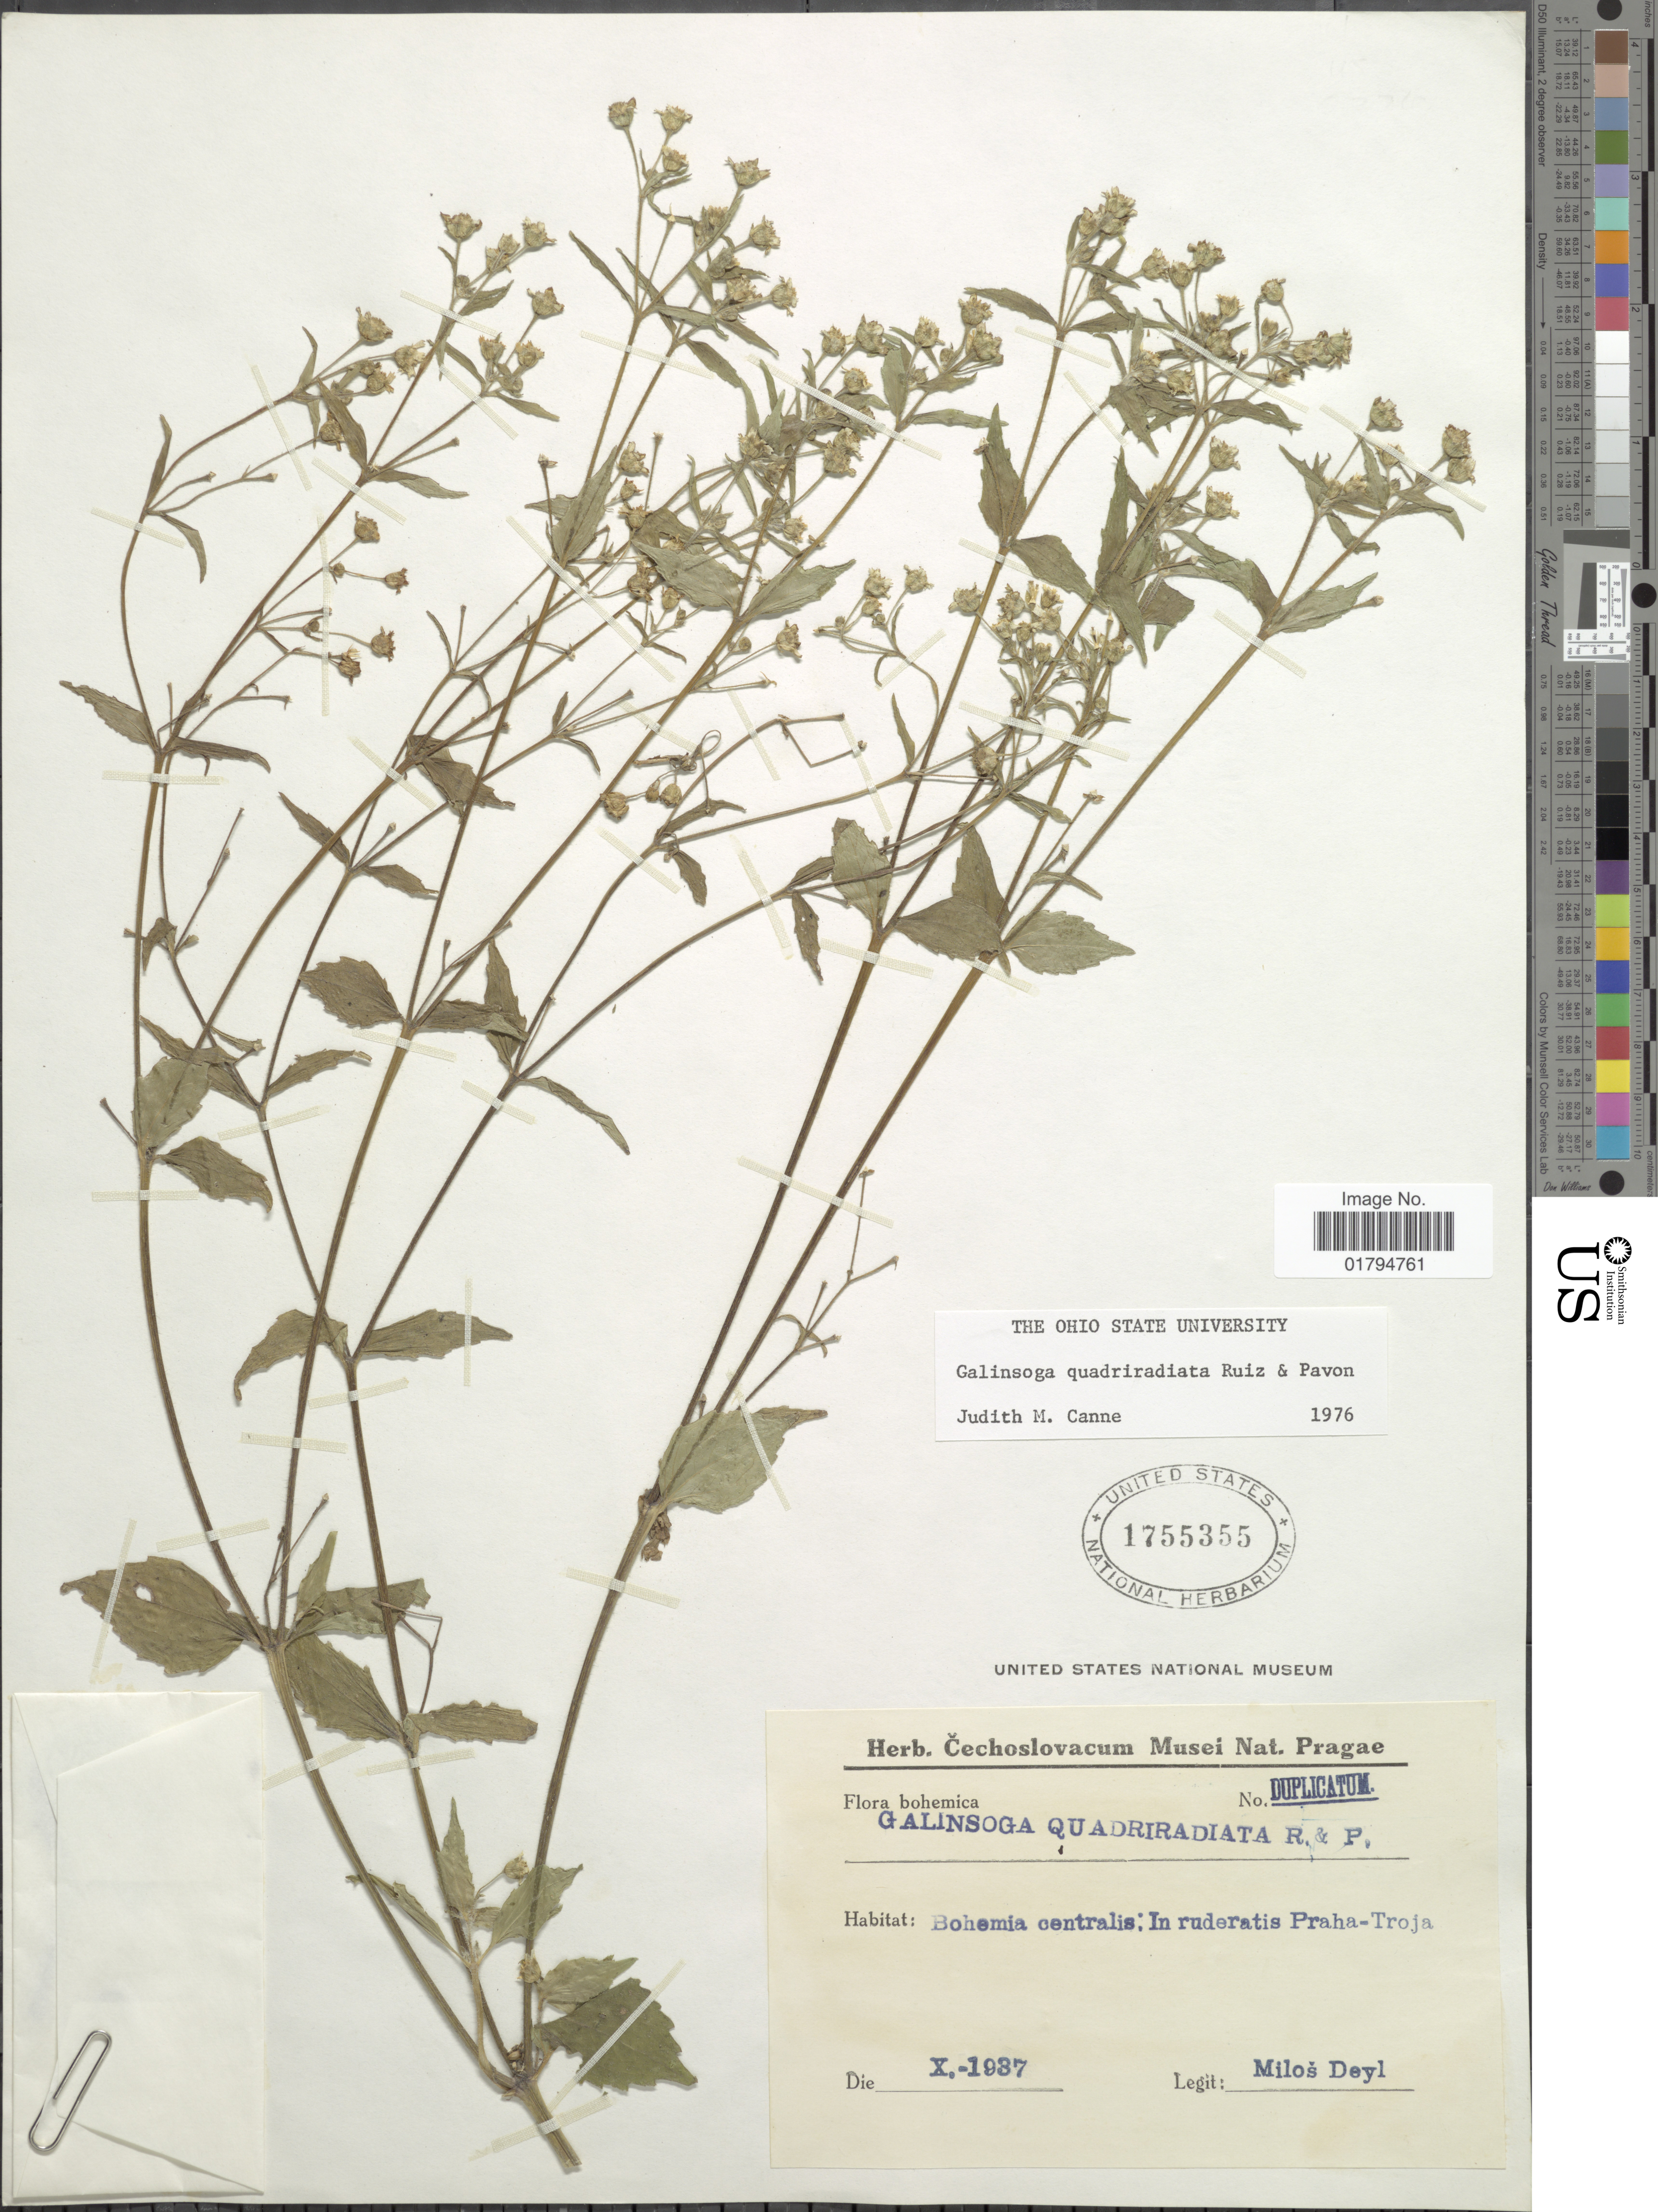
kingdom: Plantae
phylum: Tracheophyta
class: Magnoliopsida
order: Asterales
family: Asteraceae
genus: Galinsoga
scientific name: Galinsoga quadriradiata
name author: Ruiz & Pav.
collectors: M. Deyl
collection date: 1937-10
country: Czechia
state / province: Central Bohemian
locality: Praha-Troja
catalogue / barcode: US 1755355